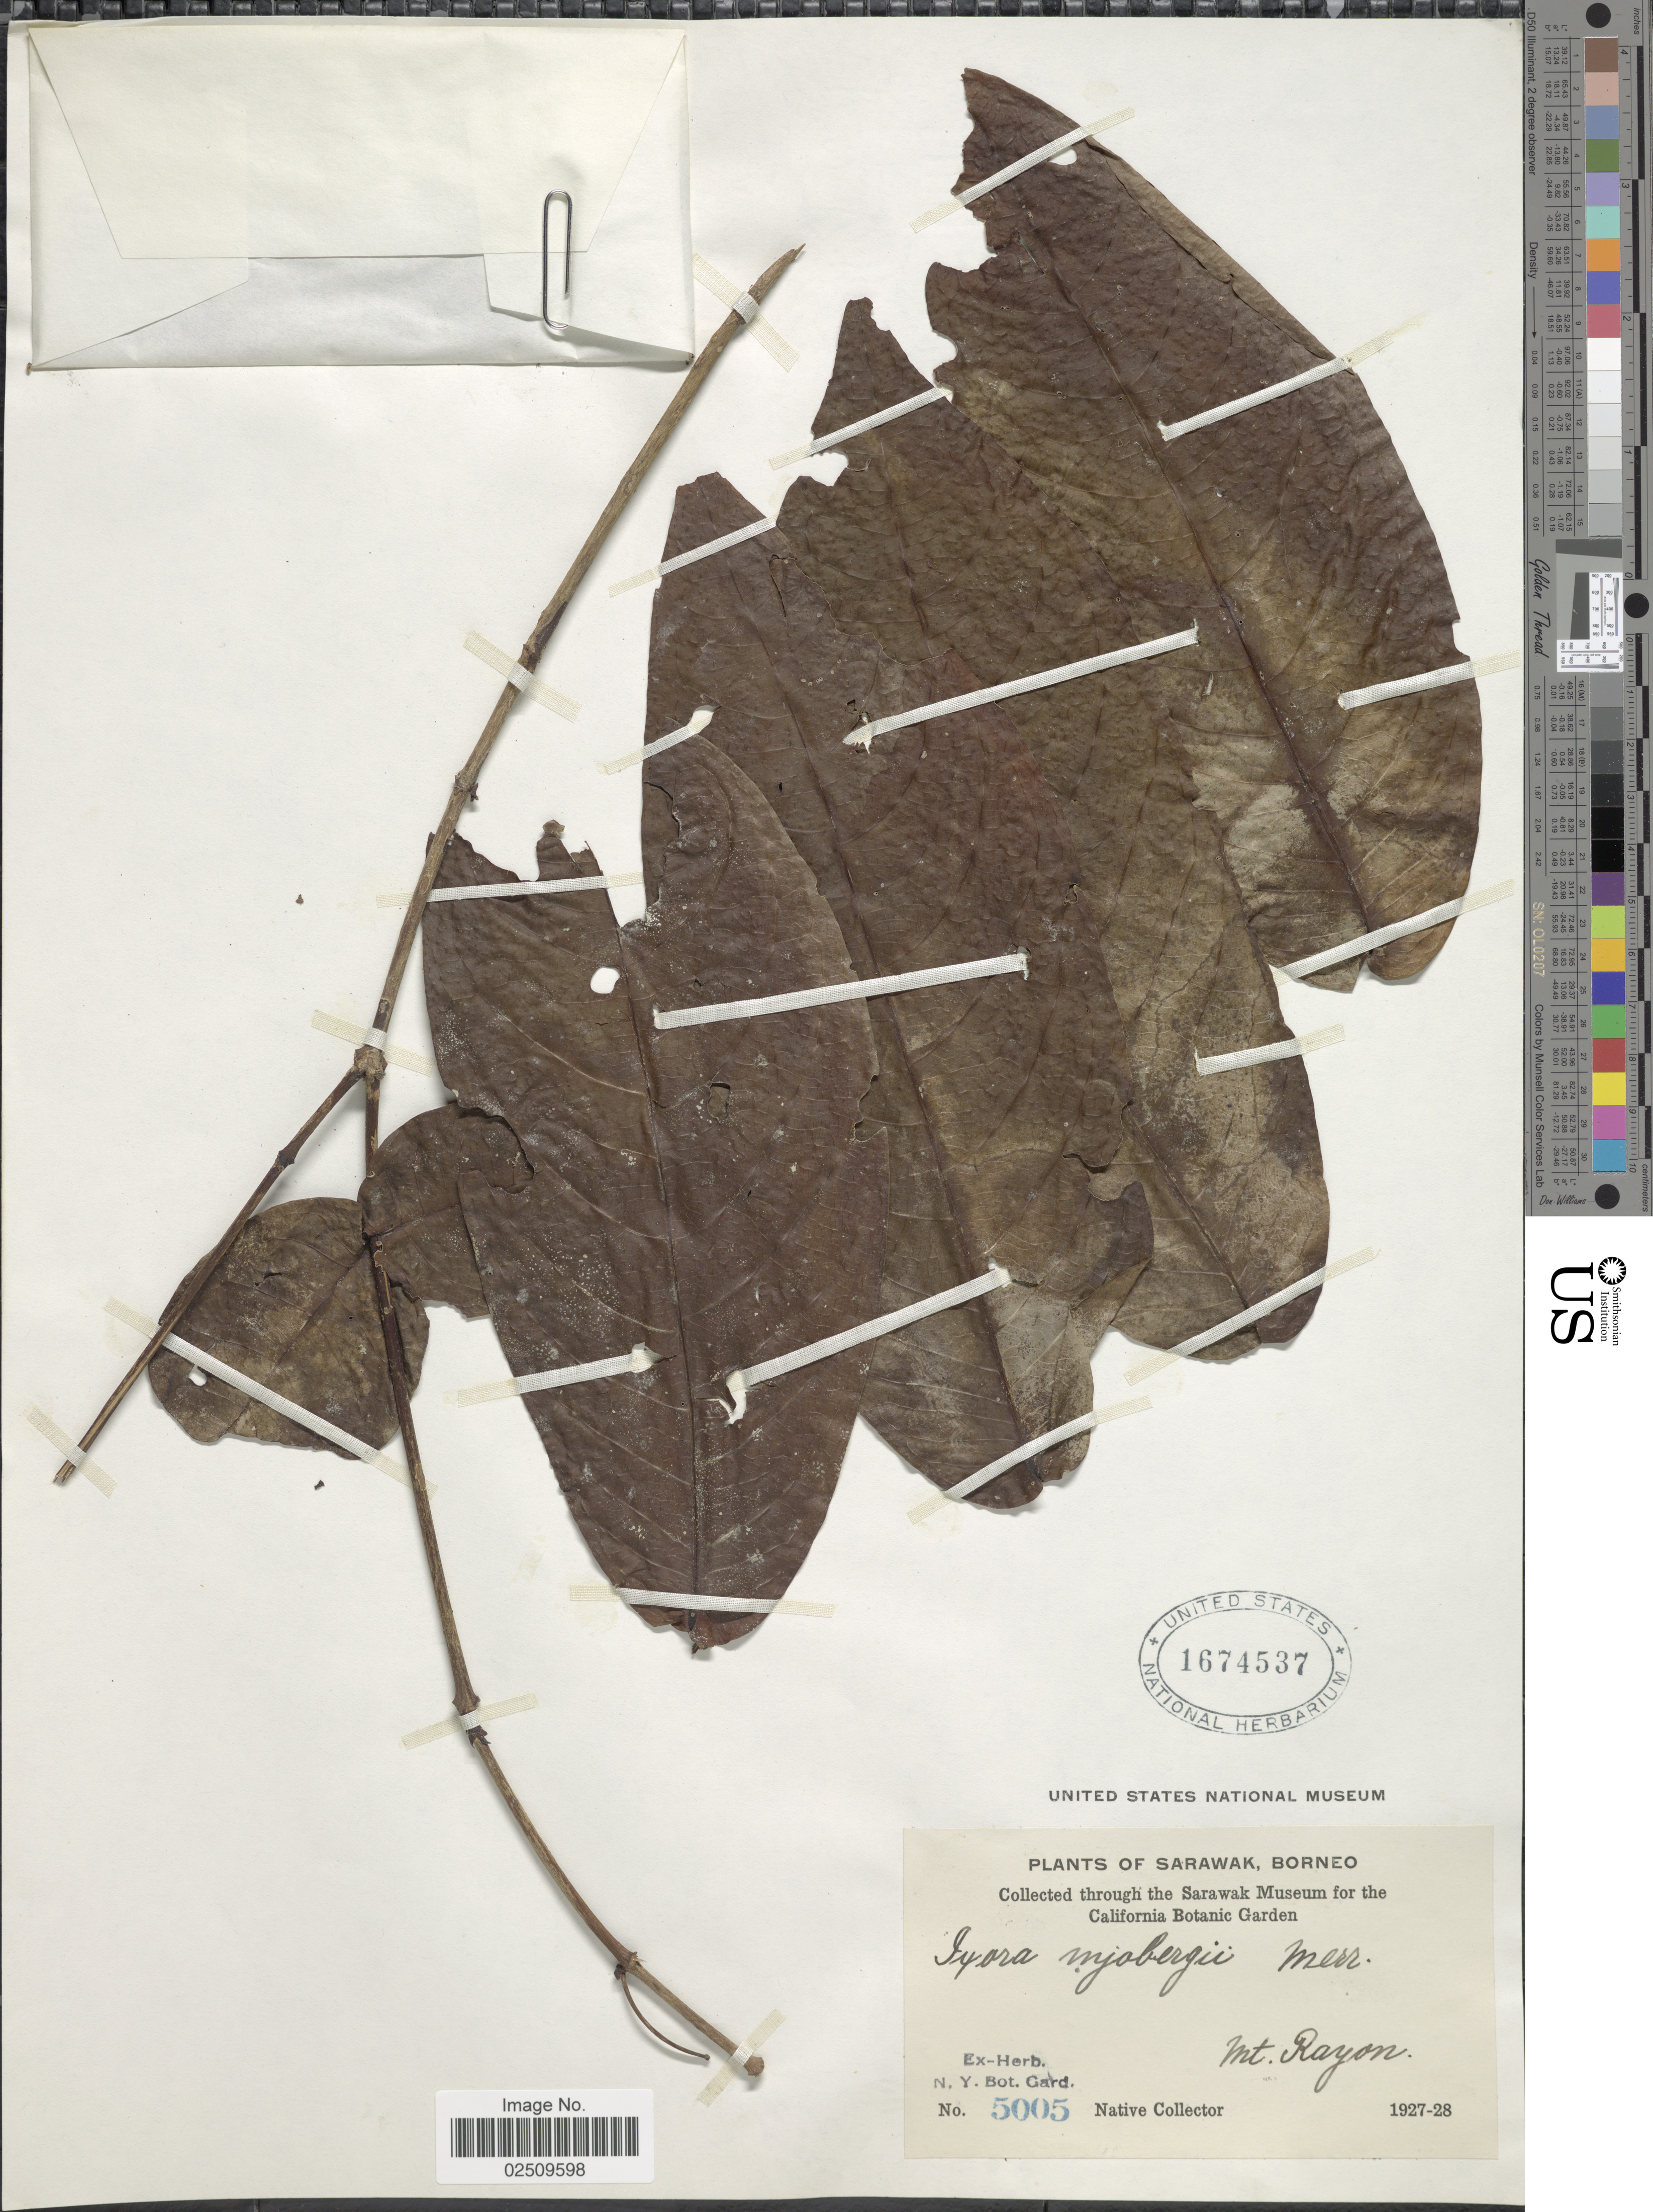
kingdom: Plantae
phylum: Tracheophyta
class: Magnoliopsida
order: Gentianales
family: Rubiaceae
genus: Ixora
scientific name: Ixora mjoebergii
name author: Merr.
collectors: Native collector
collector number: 5005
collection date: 1927/1928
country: Malaysia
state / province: Sarawak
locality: Borneo, Mt Rayon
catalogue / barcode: US 1674537